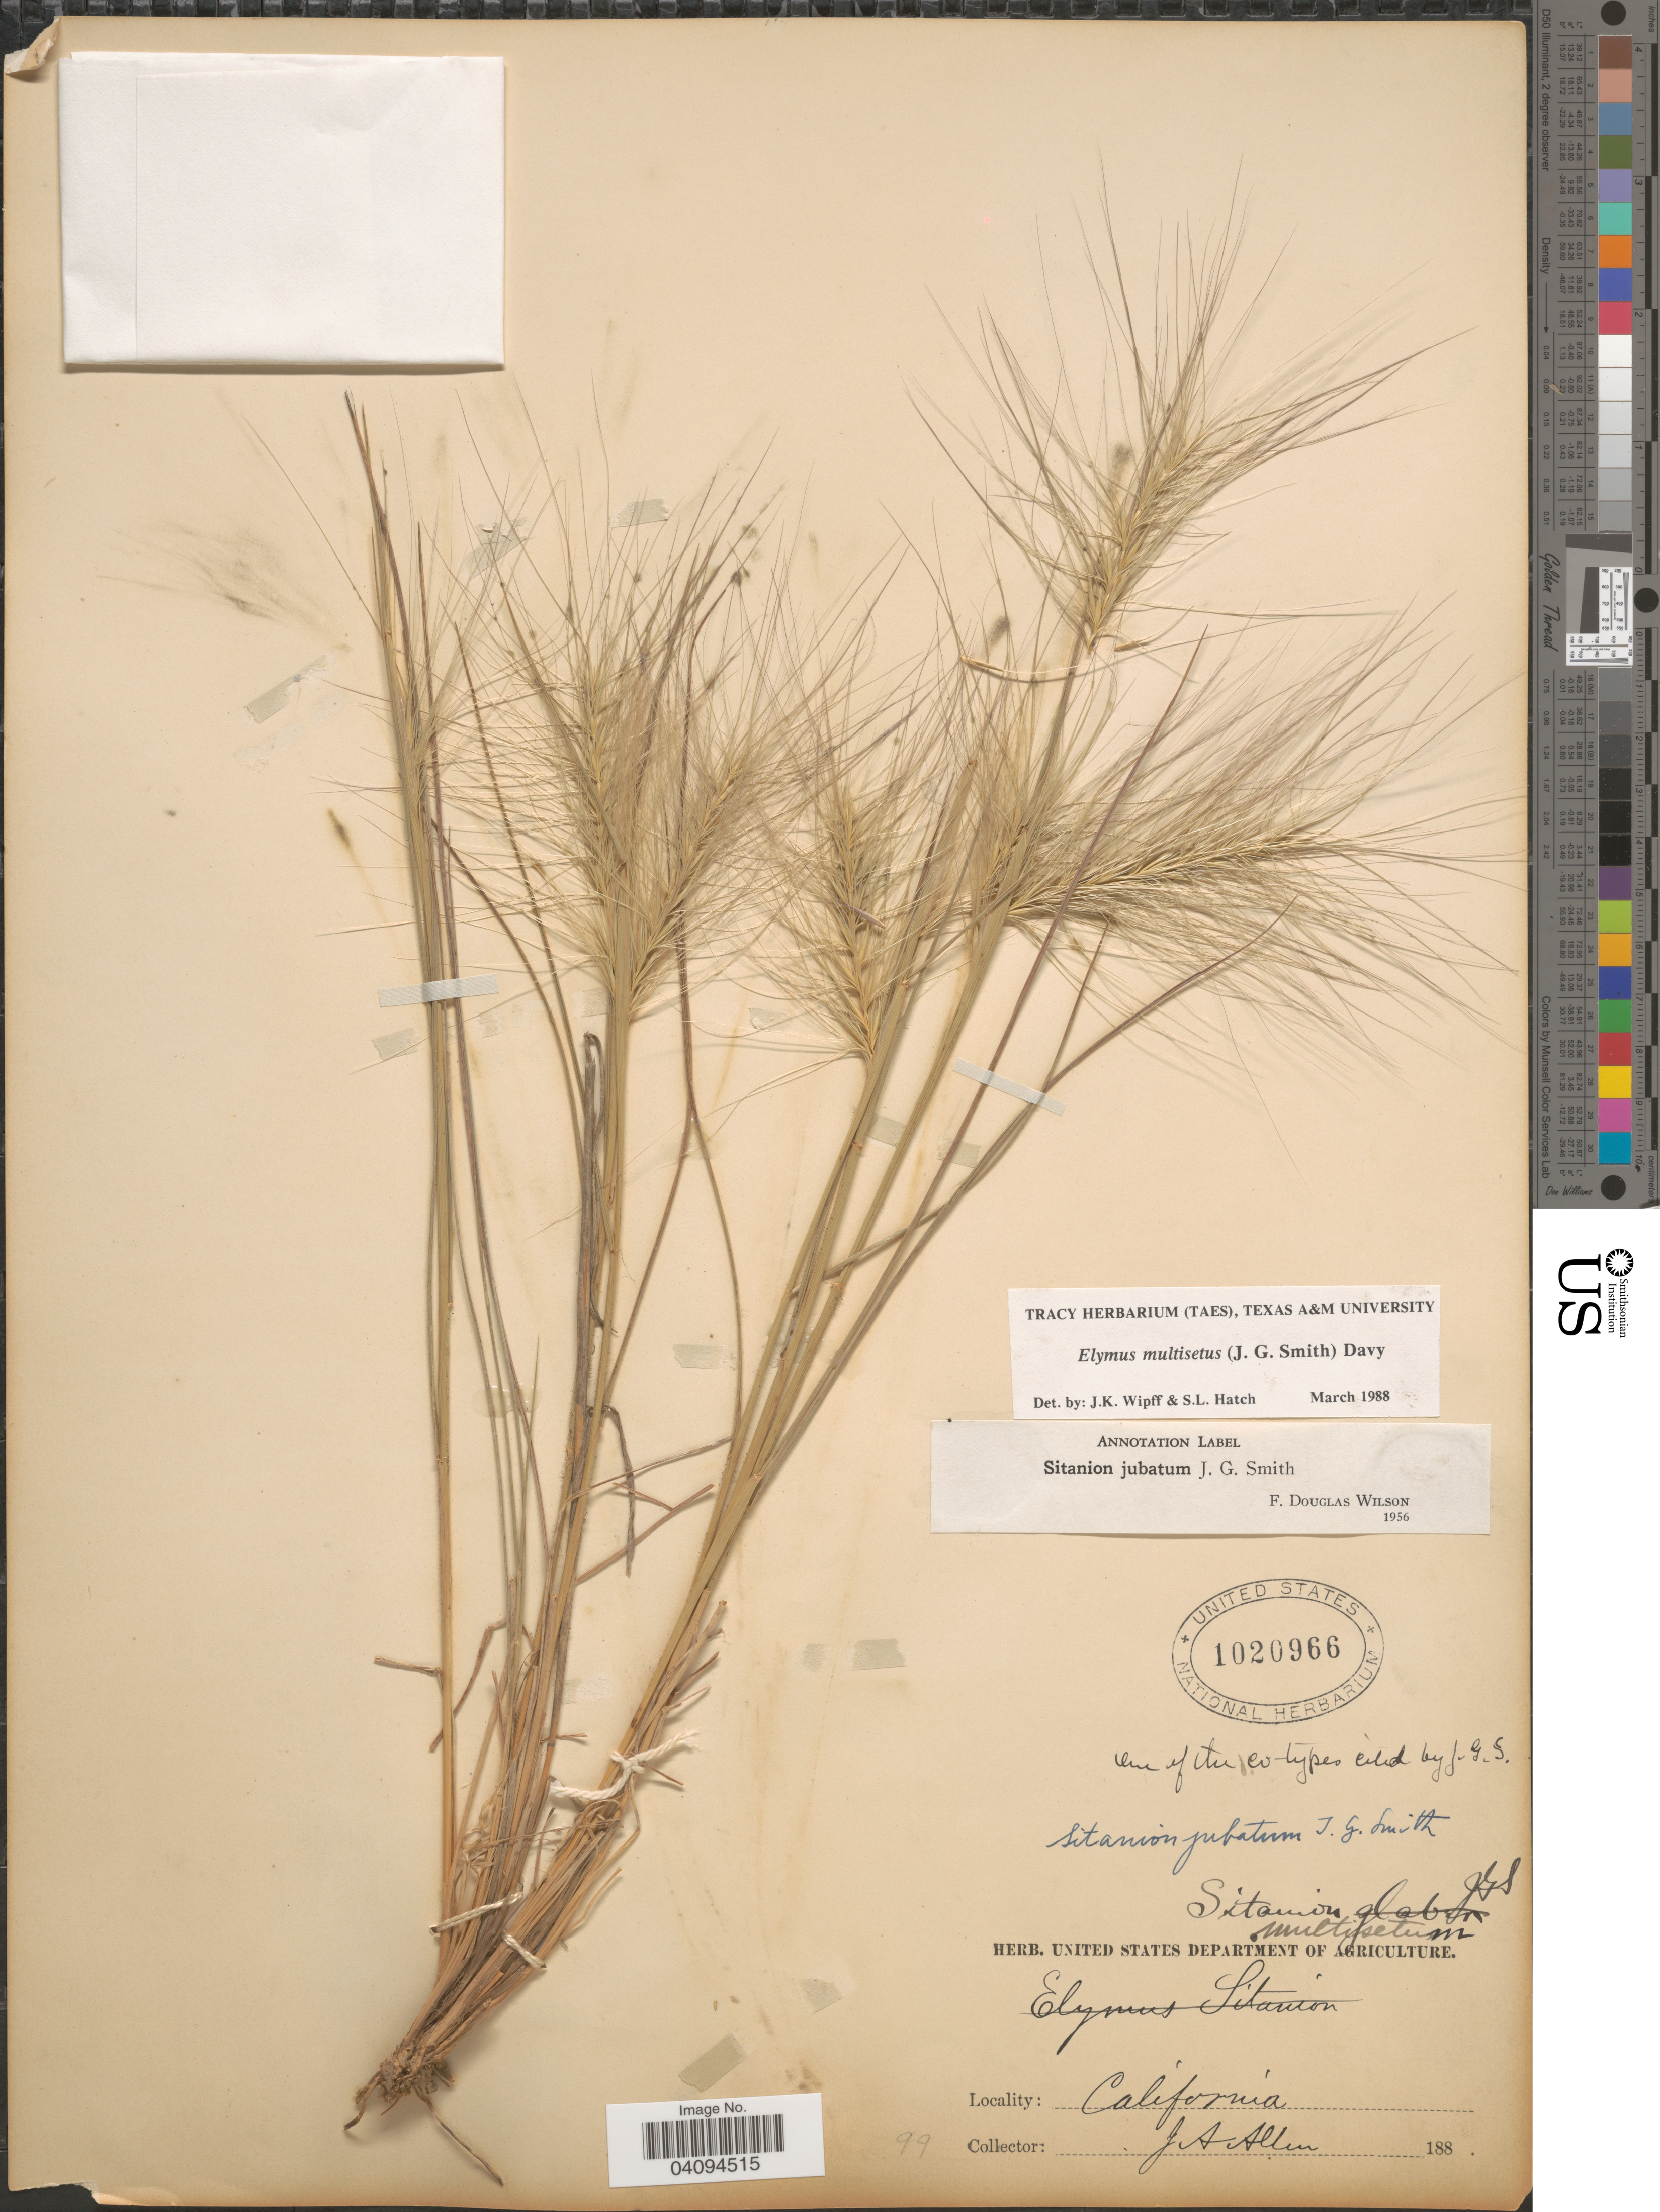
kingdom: Plantae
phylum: Tracheophyta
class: Liliopsida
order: Poales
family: Poaceae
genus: Elymus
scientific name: Elymus multisetus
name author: (J.G. Sm.) Burtt Davy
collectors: J. Allen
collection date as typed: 188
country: United States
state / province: California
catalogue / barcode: US 1020966